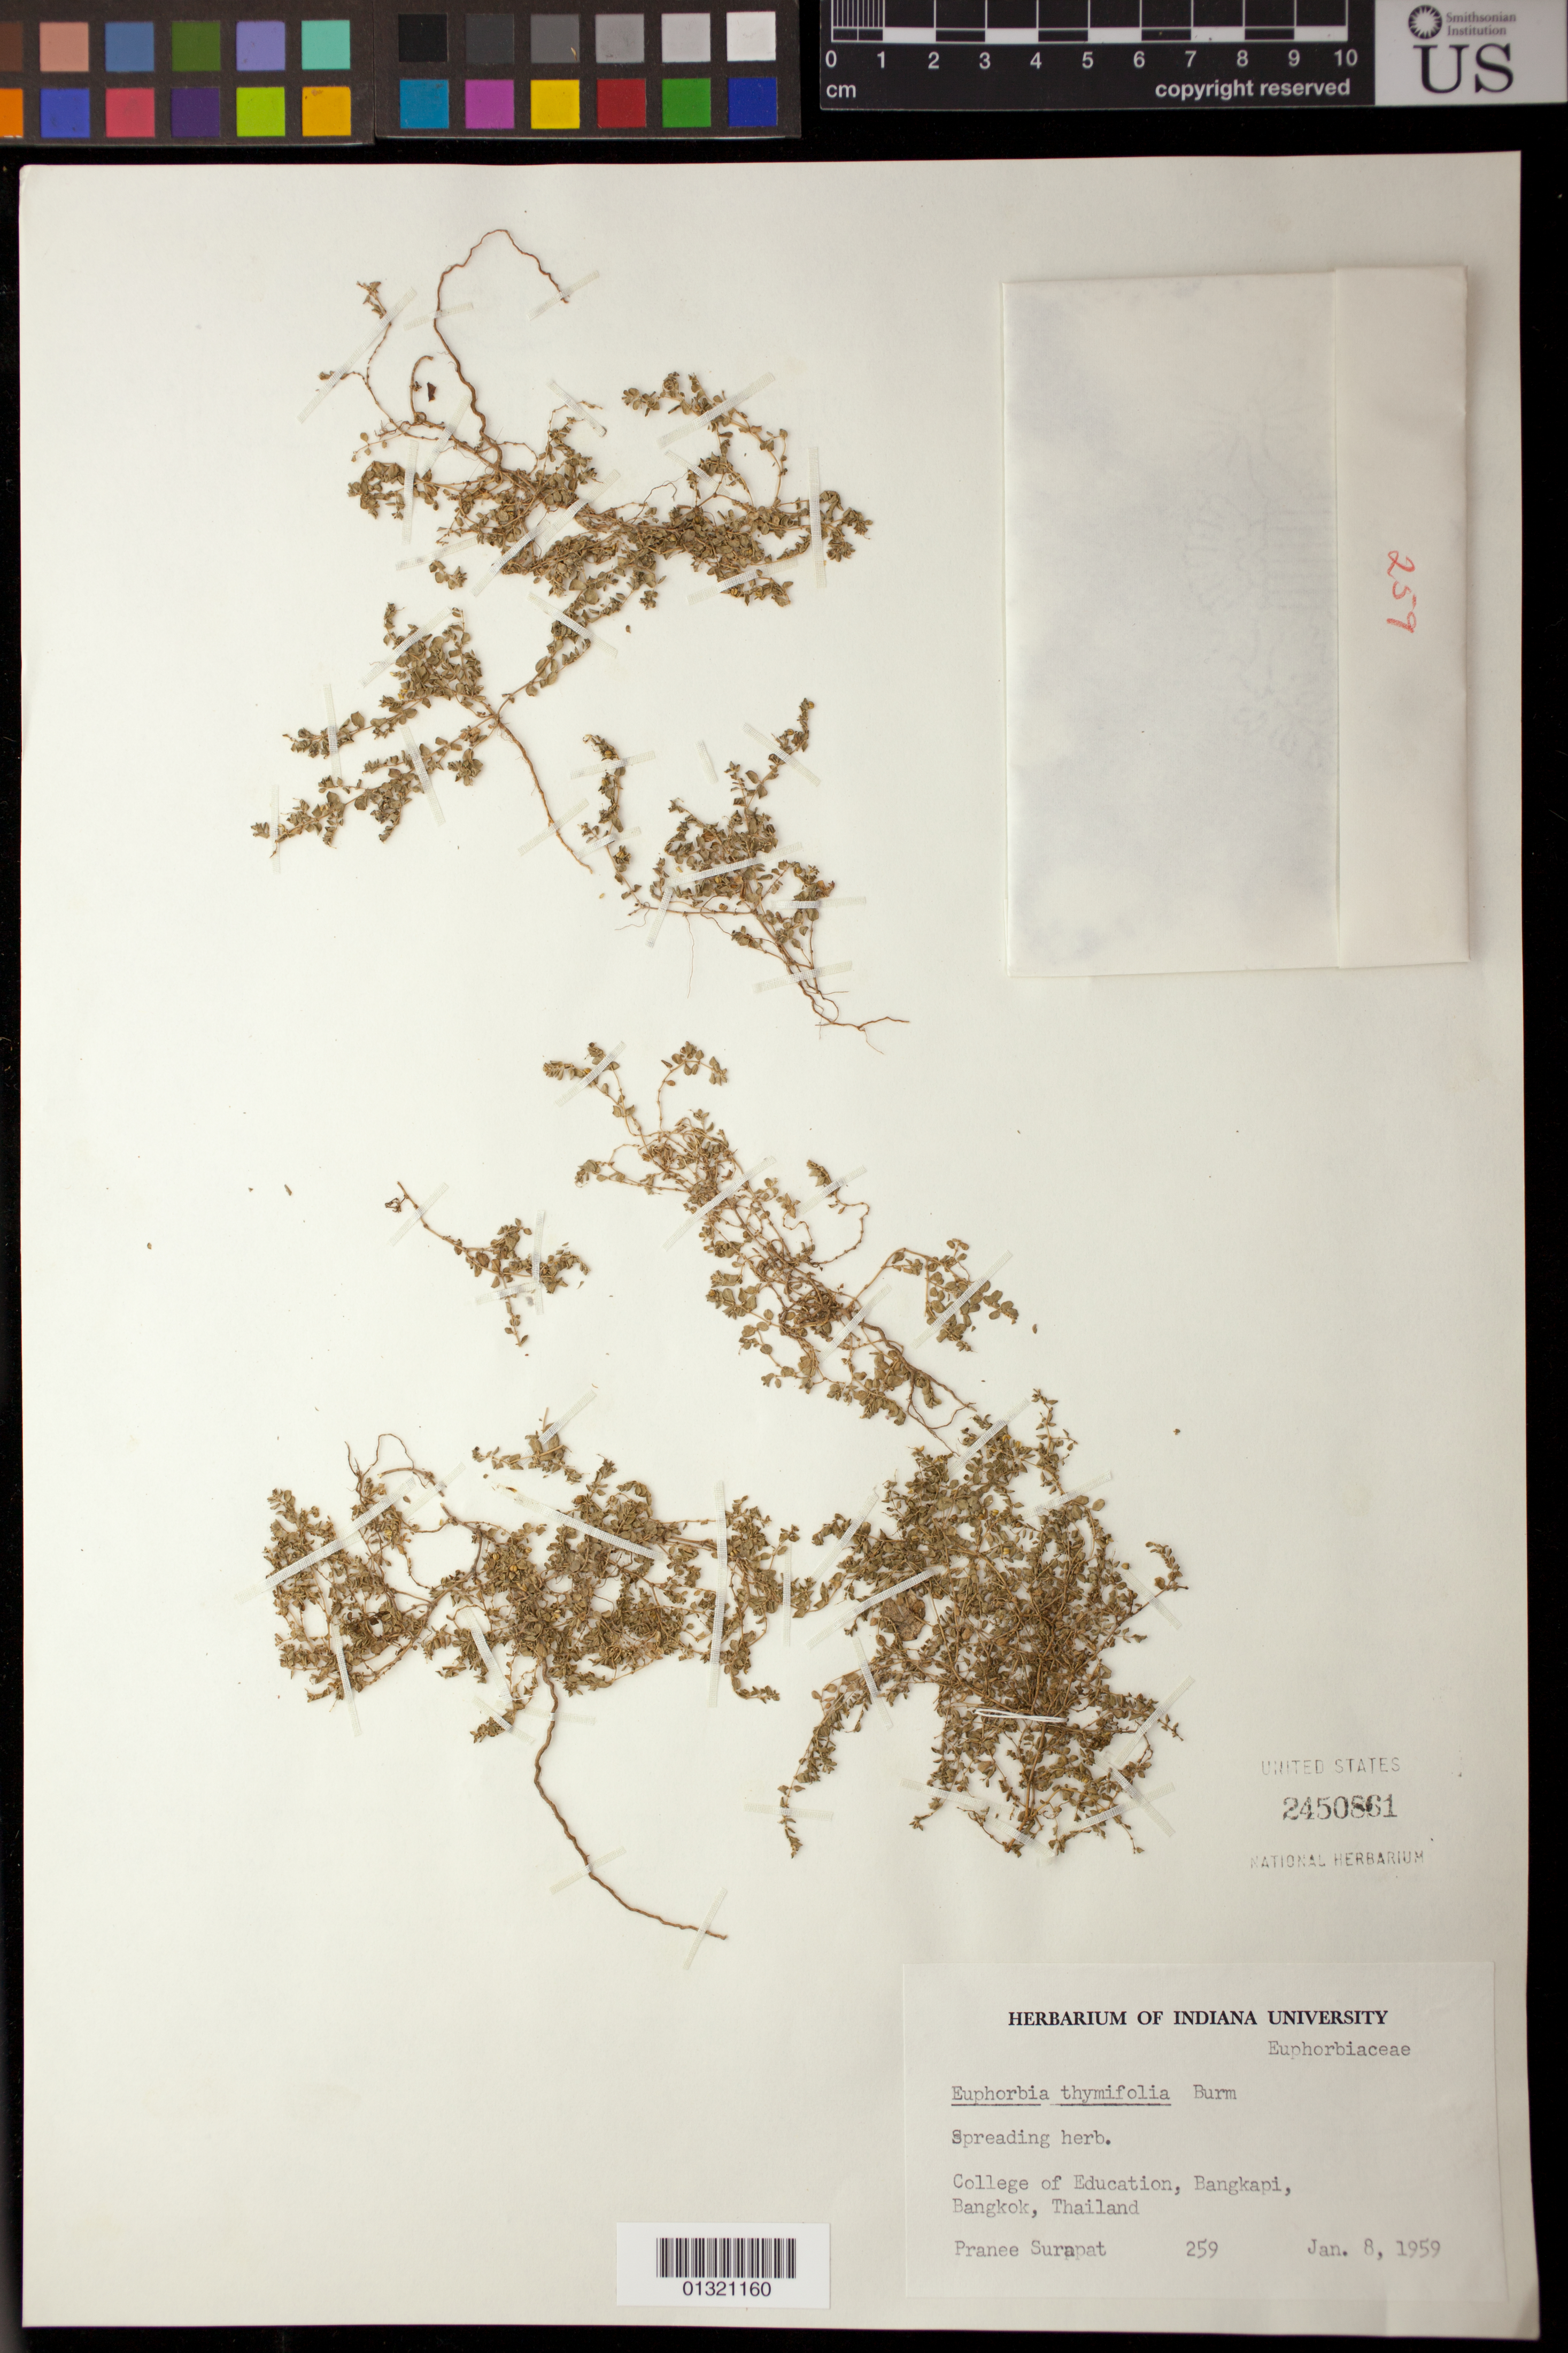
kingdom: Plantae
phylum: Tracheophyta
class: Magnoliopsida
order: Malpighiales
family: Euphorbiaceae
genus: Euphorbia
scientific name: Euphorbia thymifolia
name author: L.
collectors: P. Surapat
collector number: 259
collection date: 1959-01-08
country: Thailand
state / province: Bangkok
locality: College of Education, Bangkapi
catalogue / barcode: US 2450861